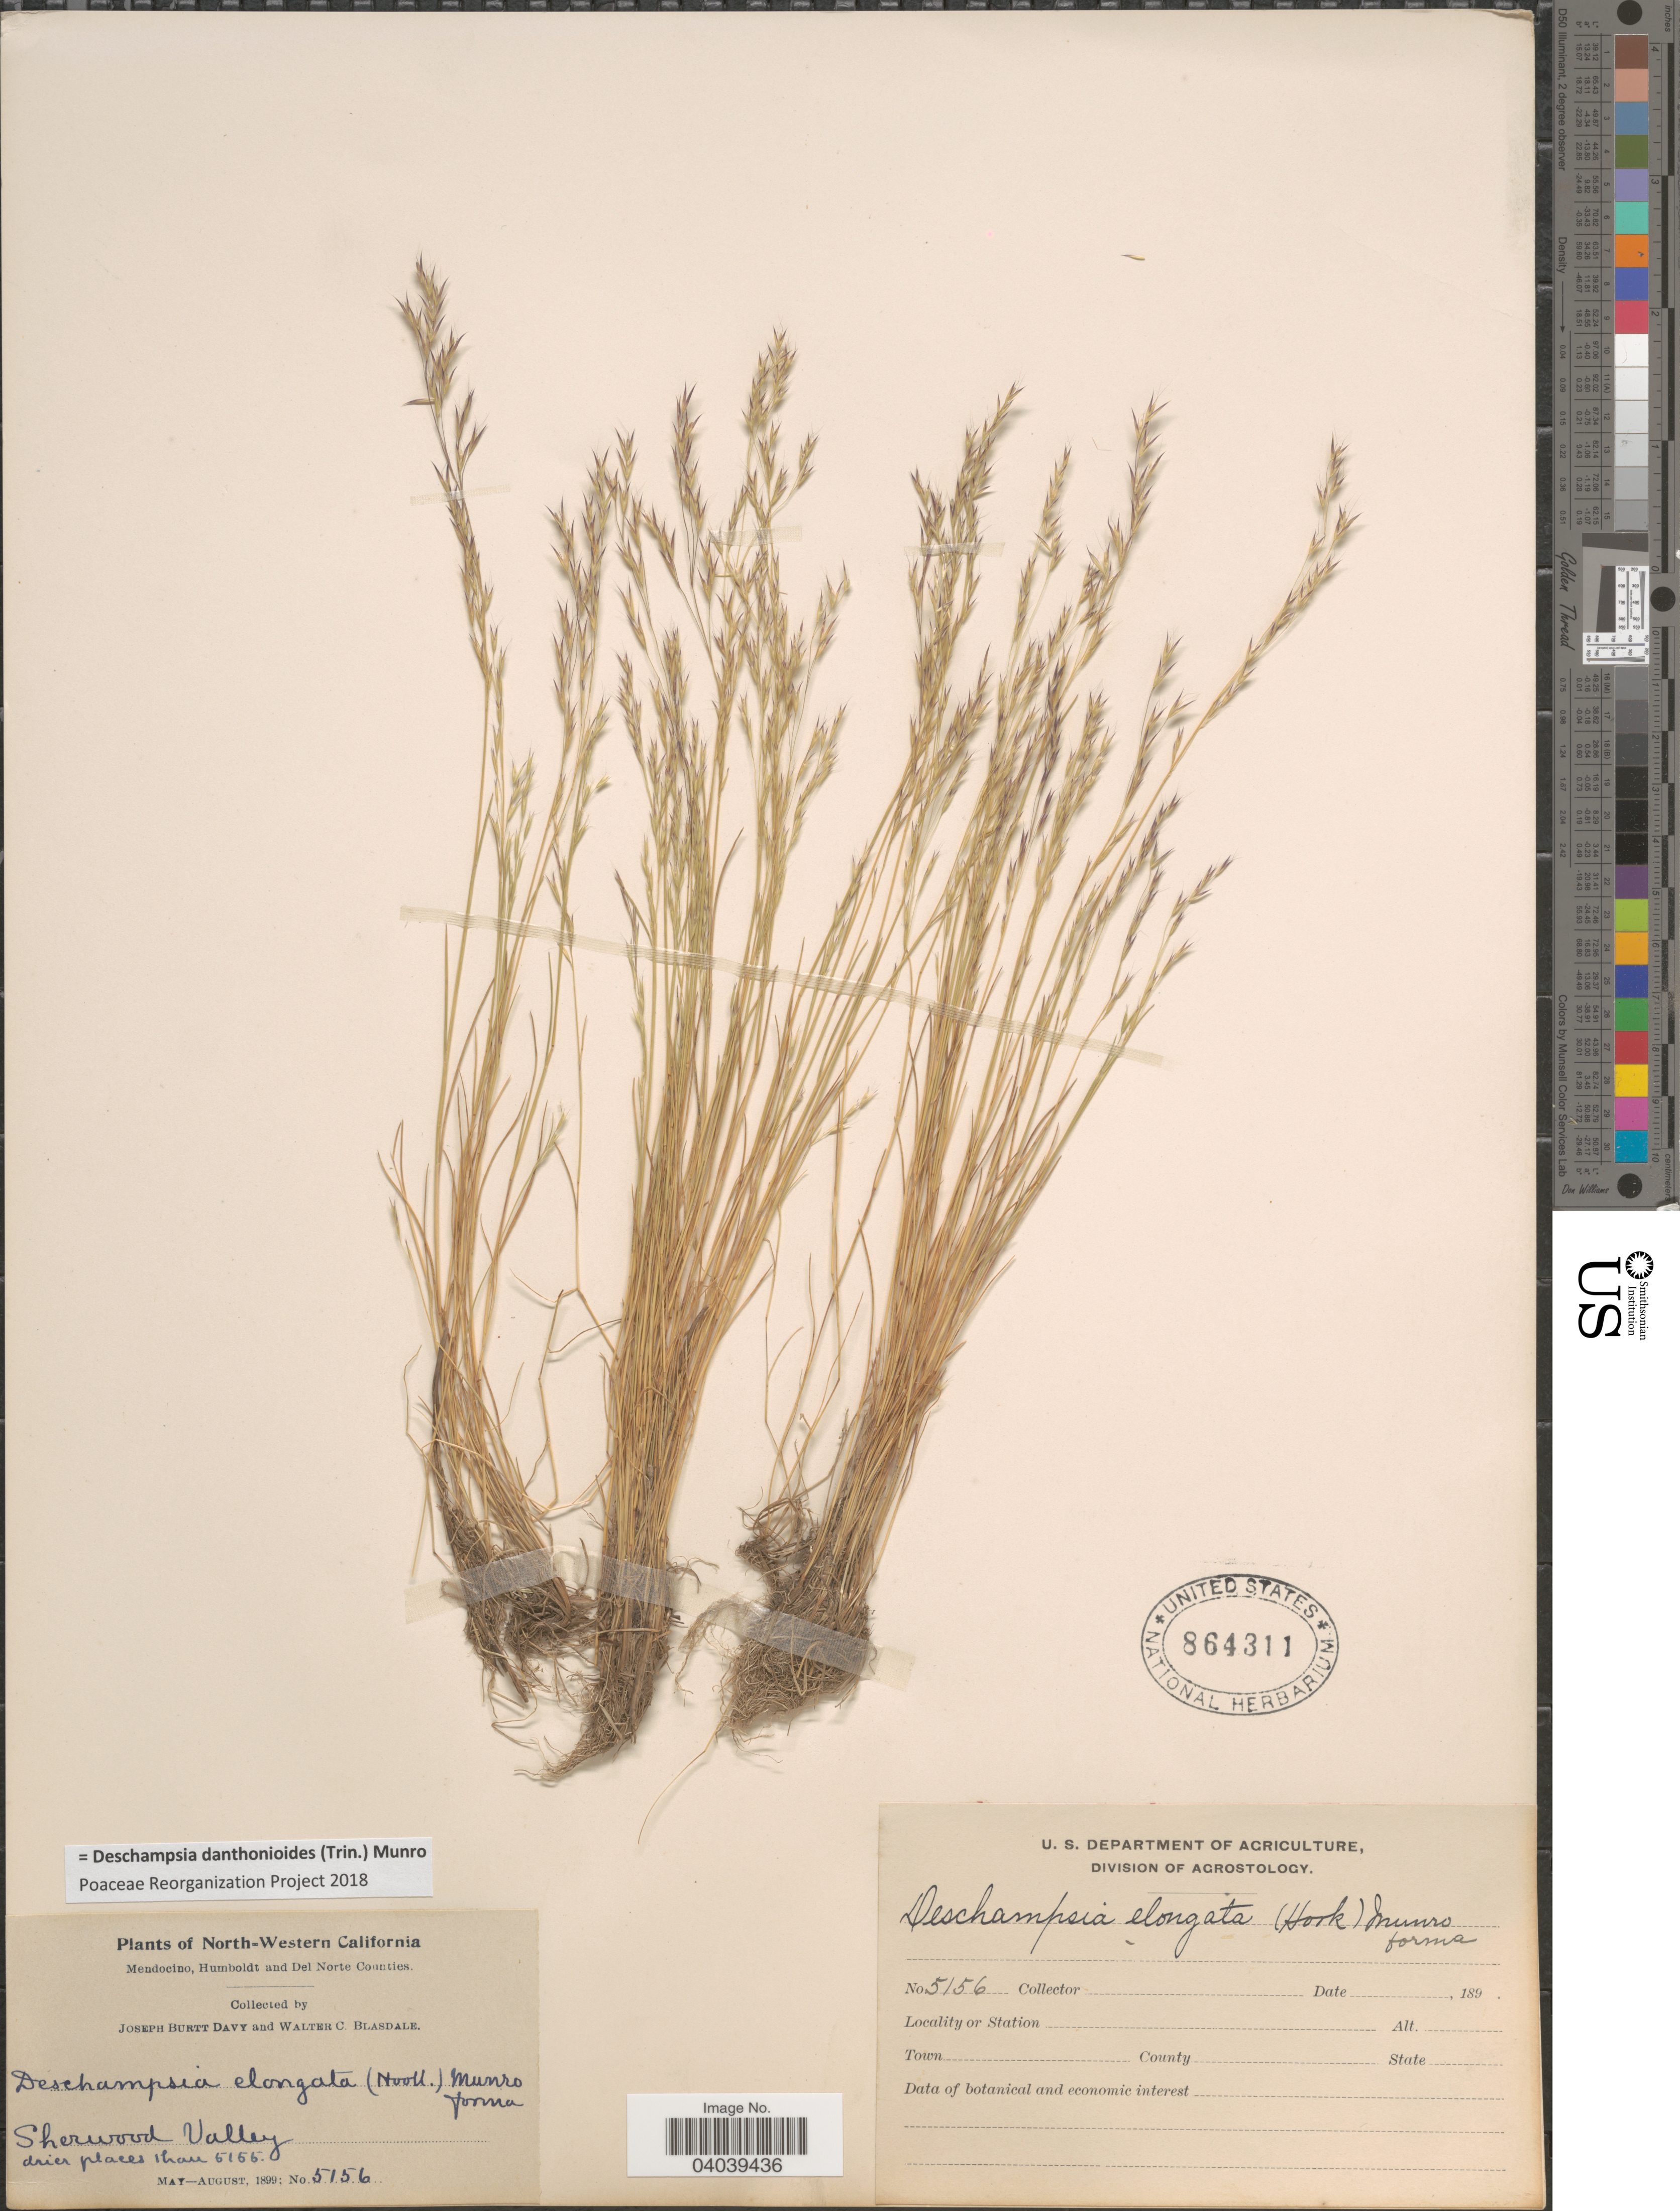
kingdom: Plantae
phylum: Tracheophyta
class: Liliopsida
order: Poales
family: Poaceae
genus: Deschampsia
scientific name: Deschampsia danthonioides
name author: (Trin.) Munro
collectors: J. Burtt Davy & W. Blasdale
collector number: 5156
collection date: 1899-05/1899-08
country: United States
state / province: California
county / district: Mendocino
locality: North-Western California. Mendocino, Humboldt and Del Norte Counties. Sherwood Valley.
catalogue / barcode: US 864311